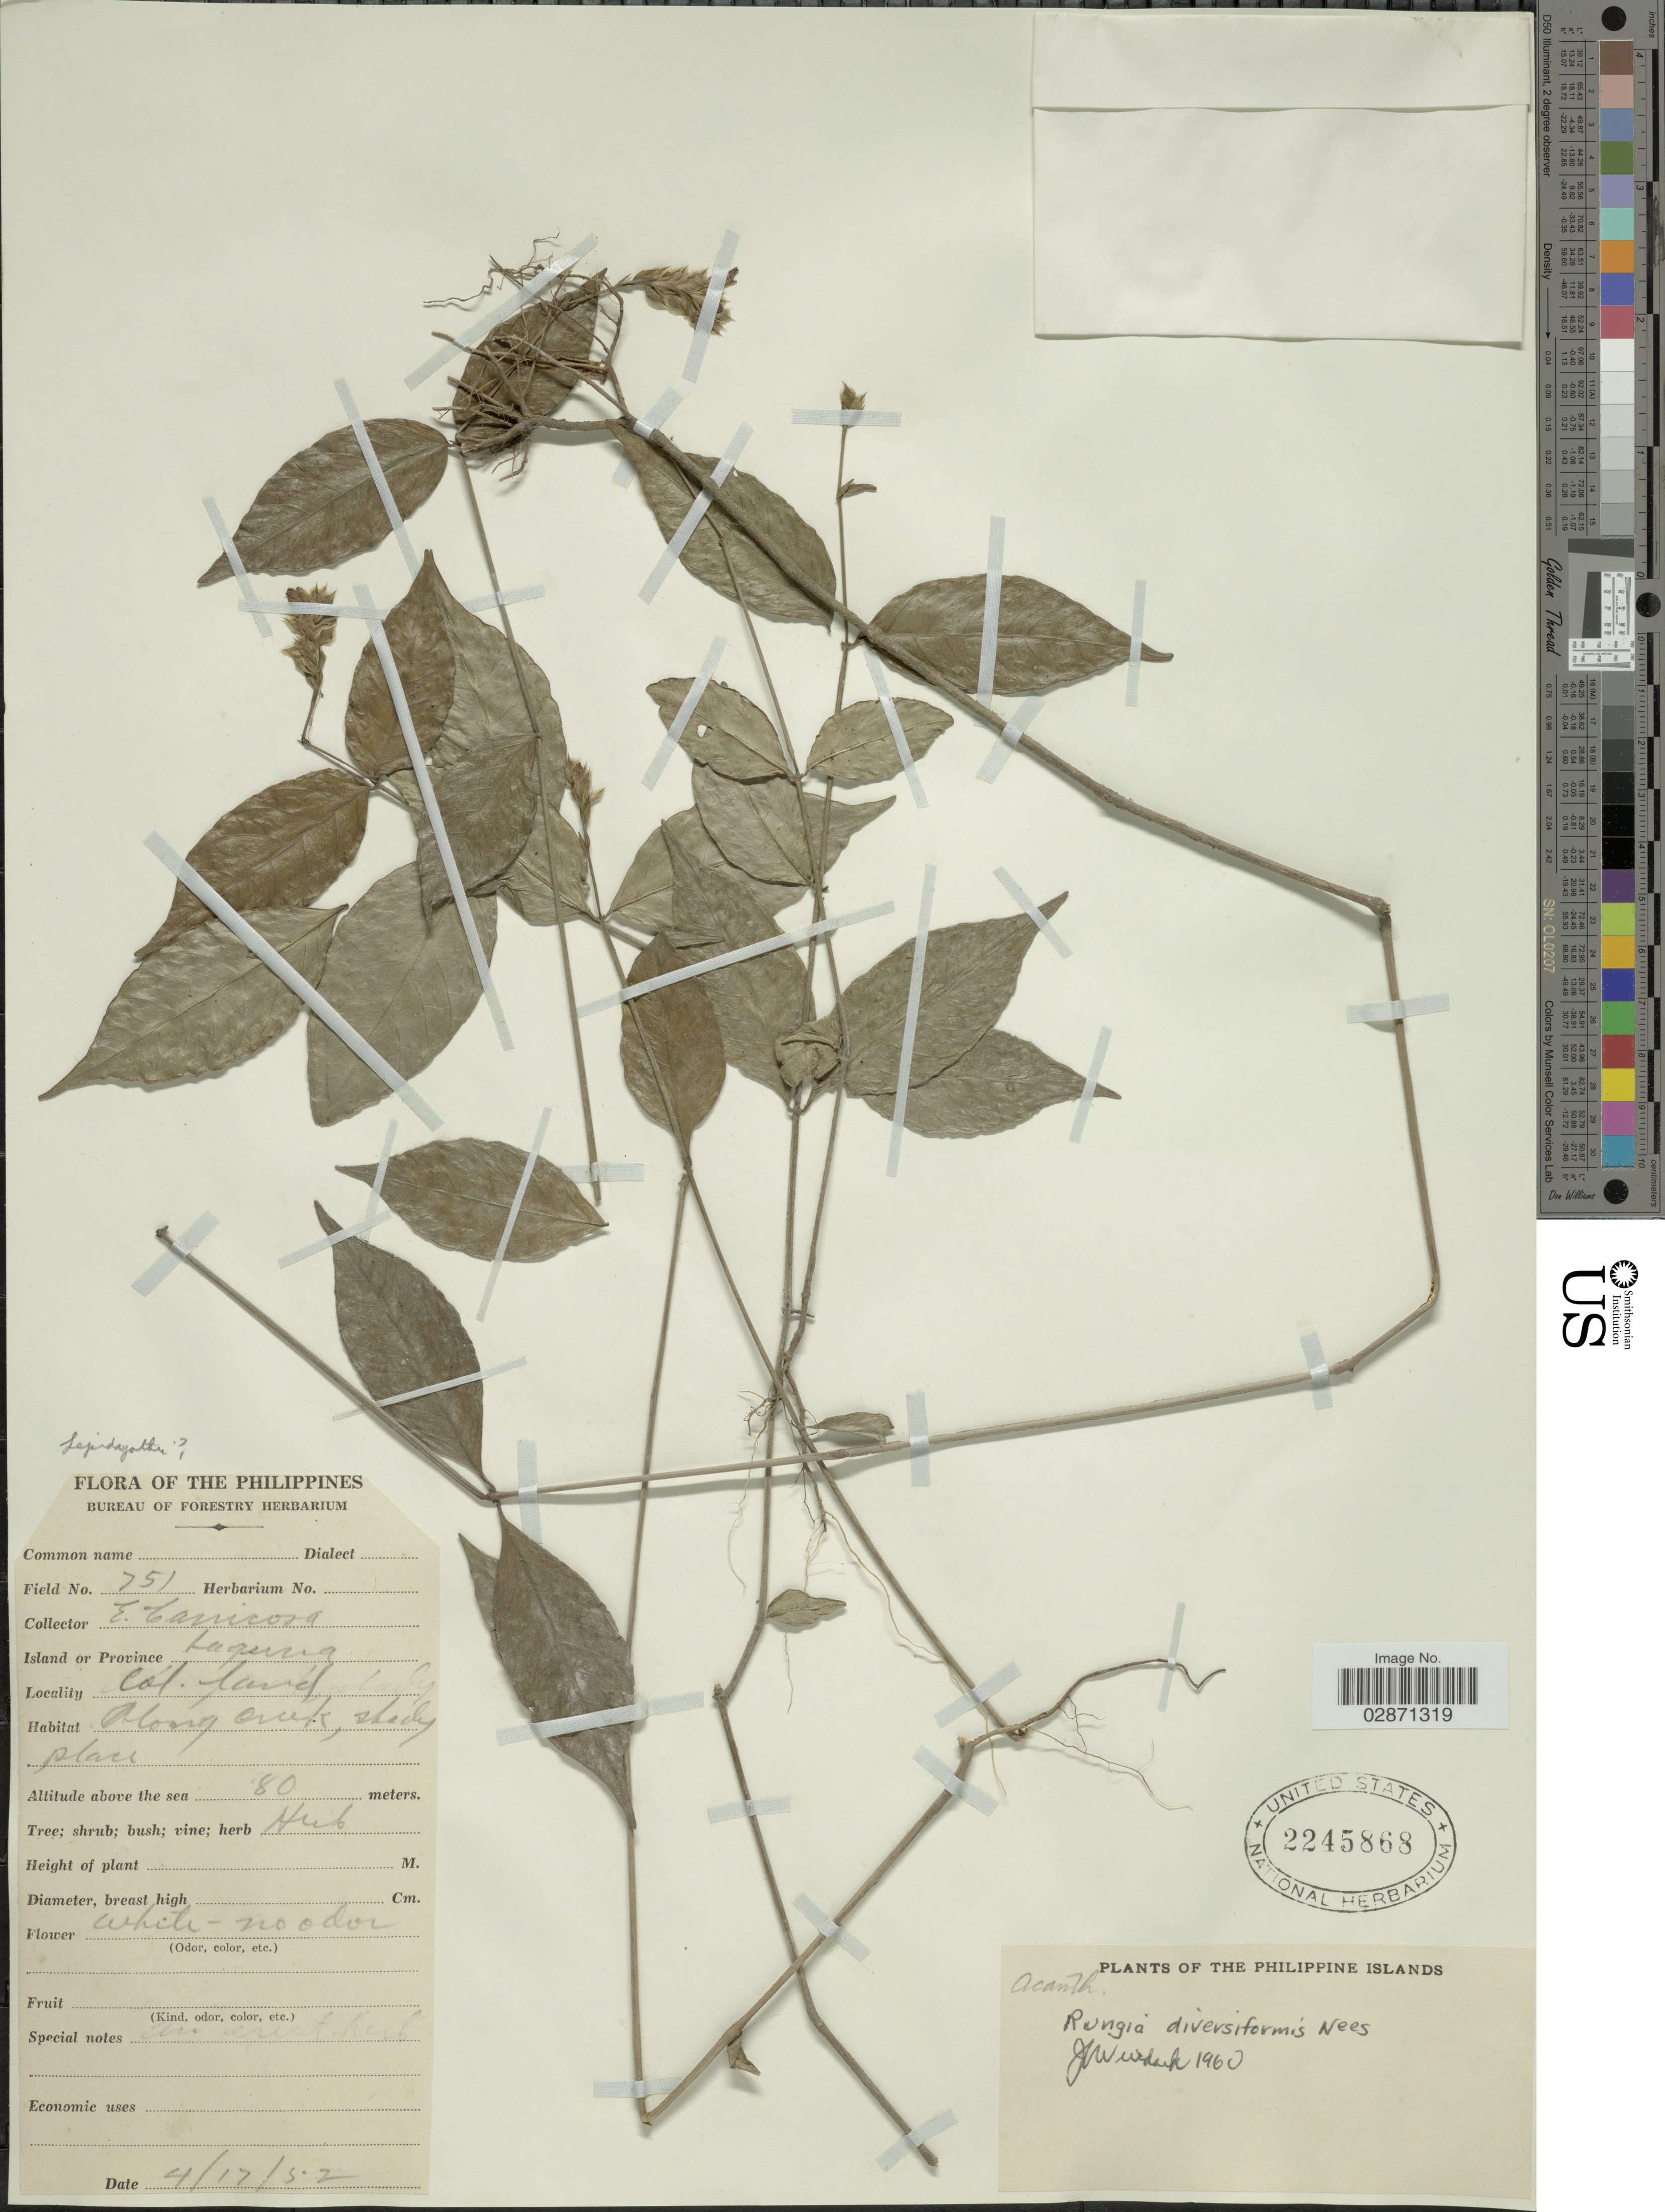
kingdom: Plantae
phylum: Tracheophyta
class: Magnoliopsida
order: Lamiales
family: Acanthaceae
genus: Rungia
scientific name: Rungia diversiformis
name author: Nees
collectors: E. Canicosa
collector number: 751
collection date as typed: Transcribed d/m/y: 17/4/52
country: Philippines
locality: Island or Province Laguna.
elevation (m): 80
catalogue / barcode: US 2245868